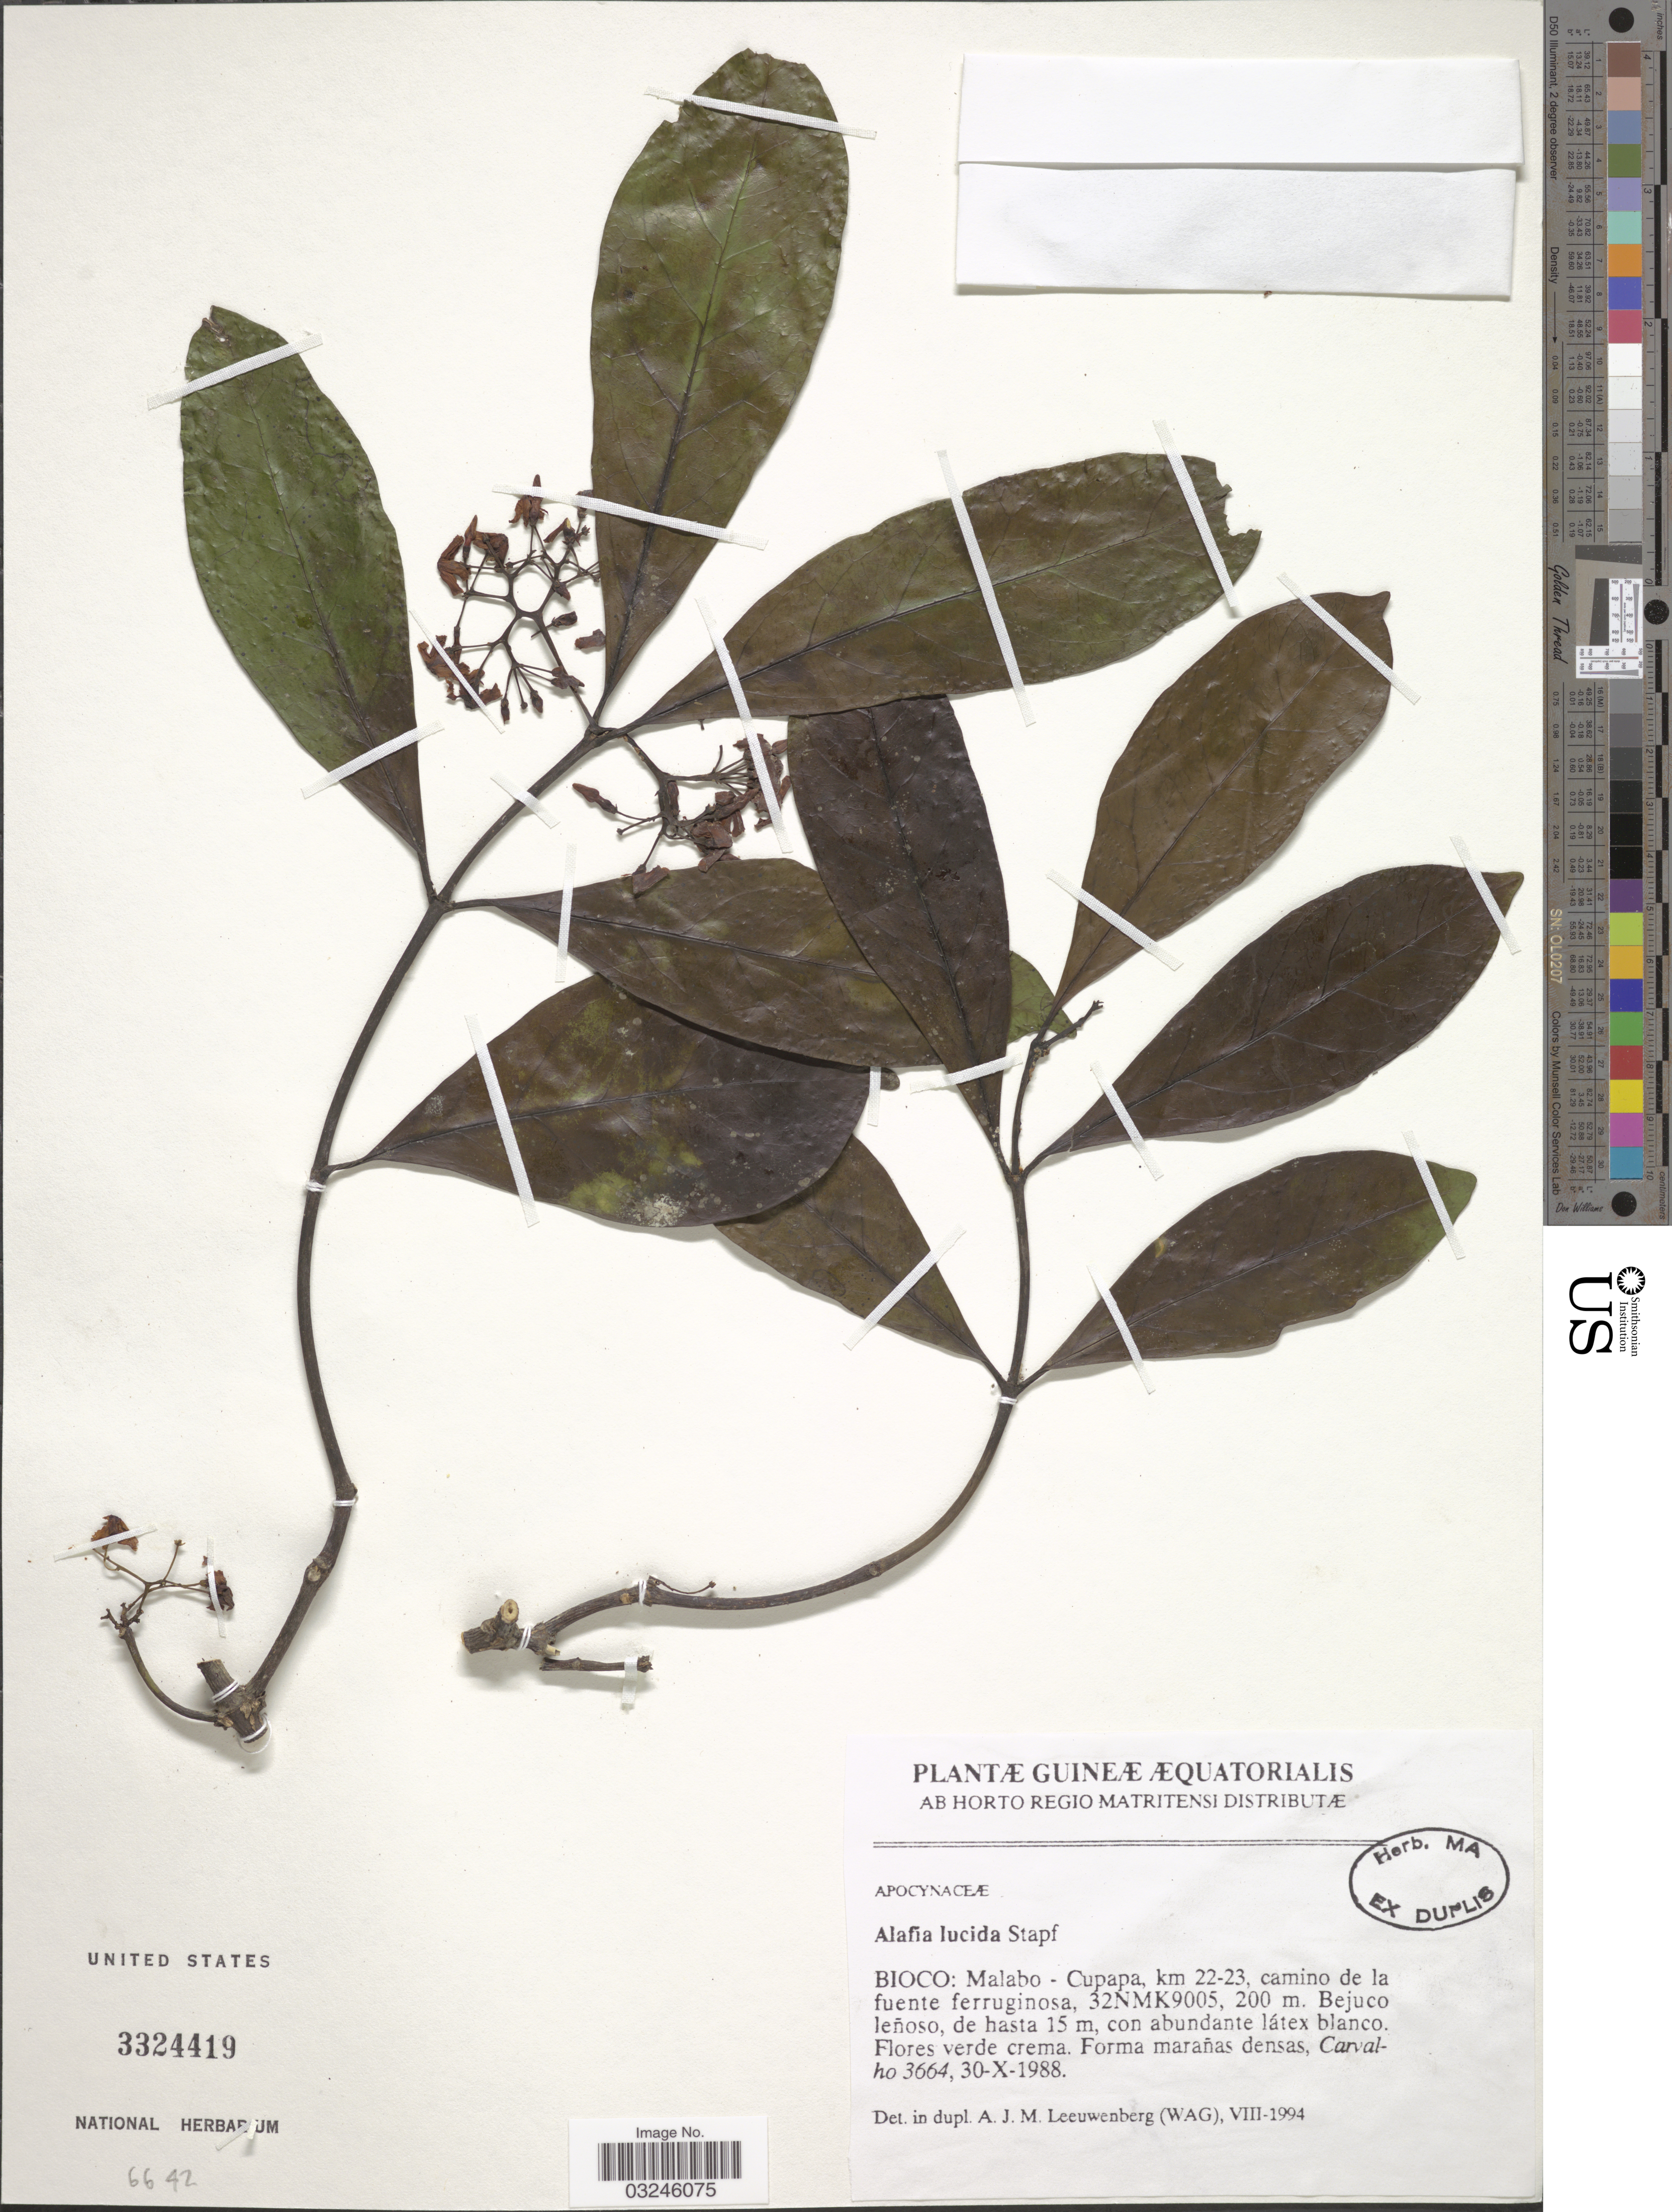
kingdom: Plantae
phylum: Tracheophyta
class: Magnoliopsida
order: Gentianales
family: Apocynaceae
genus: Alafia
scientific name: Alafia lucida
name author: Stapf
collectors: Carvalho, --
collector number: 3664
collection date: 1988-10-30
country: Equatorial Guinea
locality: Bioco: Malabo - Cupapa, km 22-23, camino de la fuente ferruginosa. 32NMK9005.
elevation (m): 200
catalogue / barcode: US 3324419